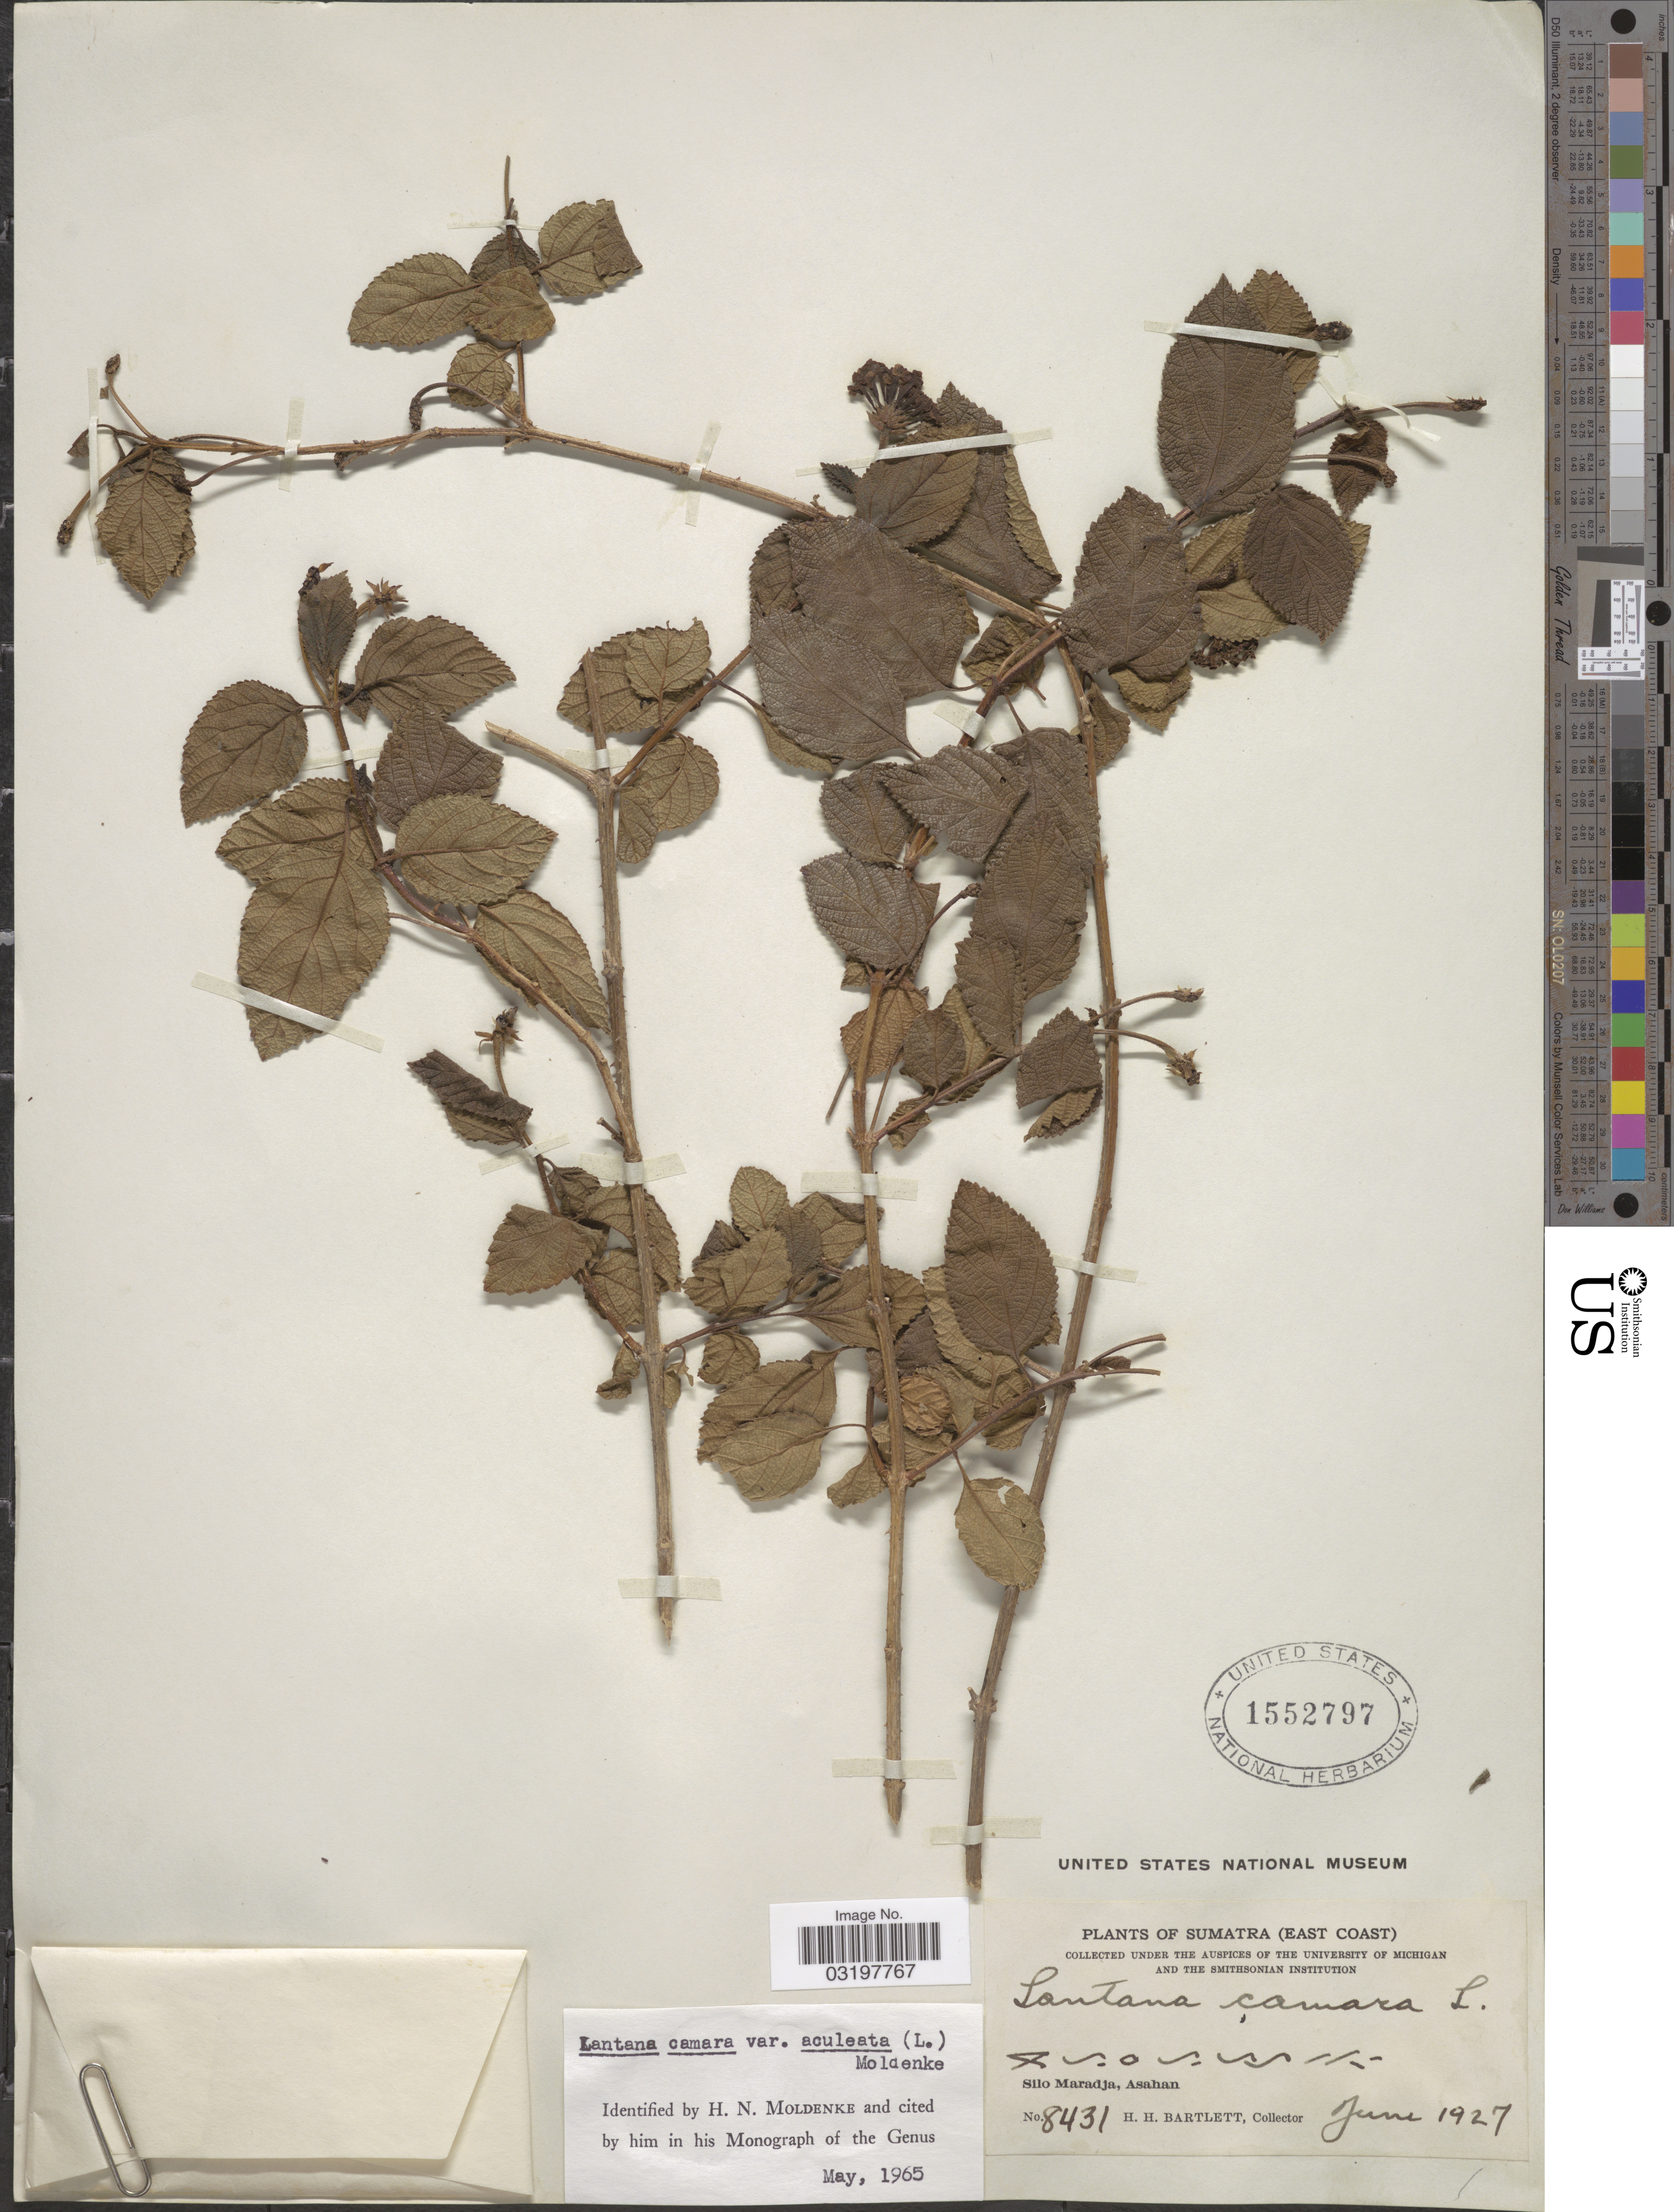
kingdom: Plantae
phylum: Tracheophyta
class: Magnoliopsida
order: Lamiales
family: Verbenaceae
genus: Lantana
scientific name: Lantana camara var. aculeata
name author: (L.) Moldenke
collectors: H. H. Bartlett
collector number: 8431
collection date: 1927-06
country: Indonesia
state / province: Sumatra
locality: (East Coast), X, Silo Maradja, Asahan.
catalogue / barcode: US 1552797